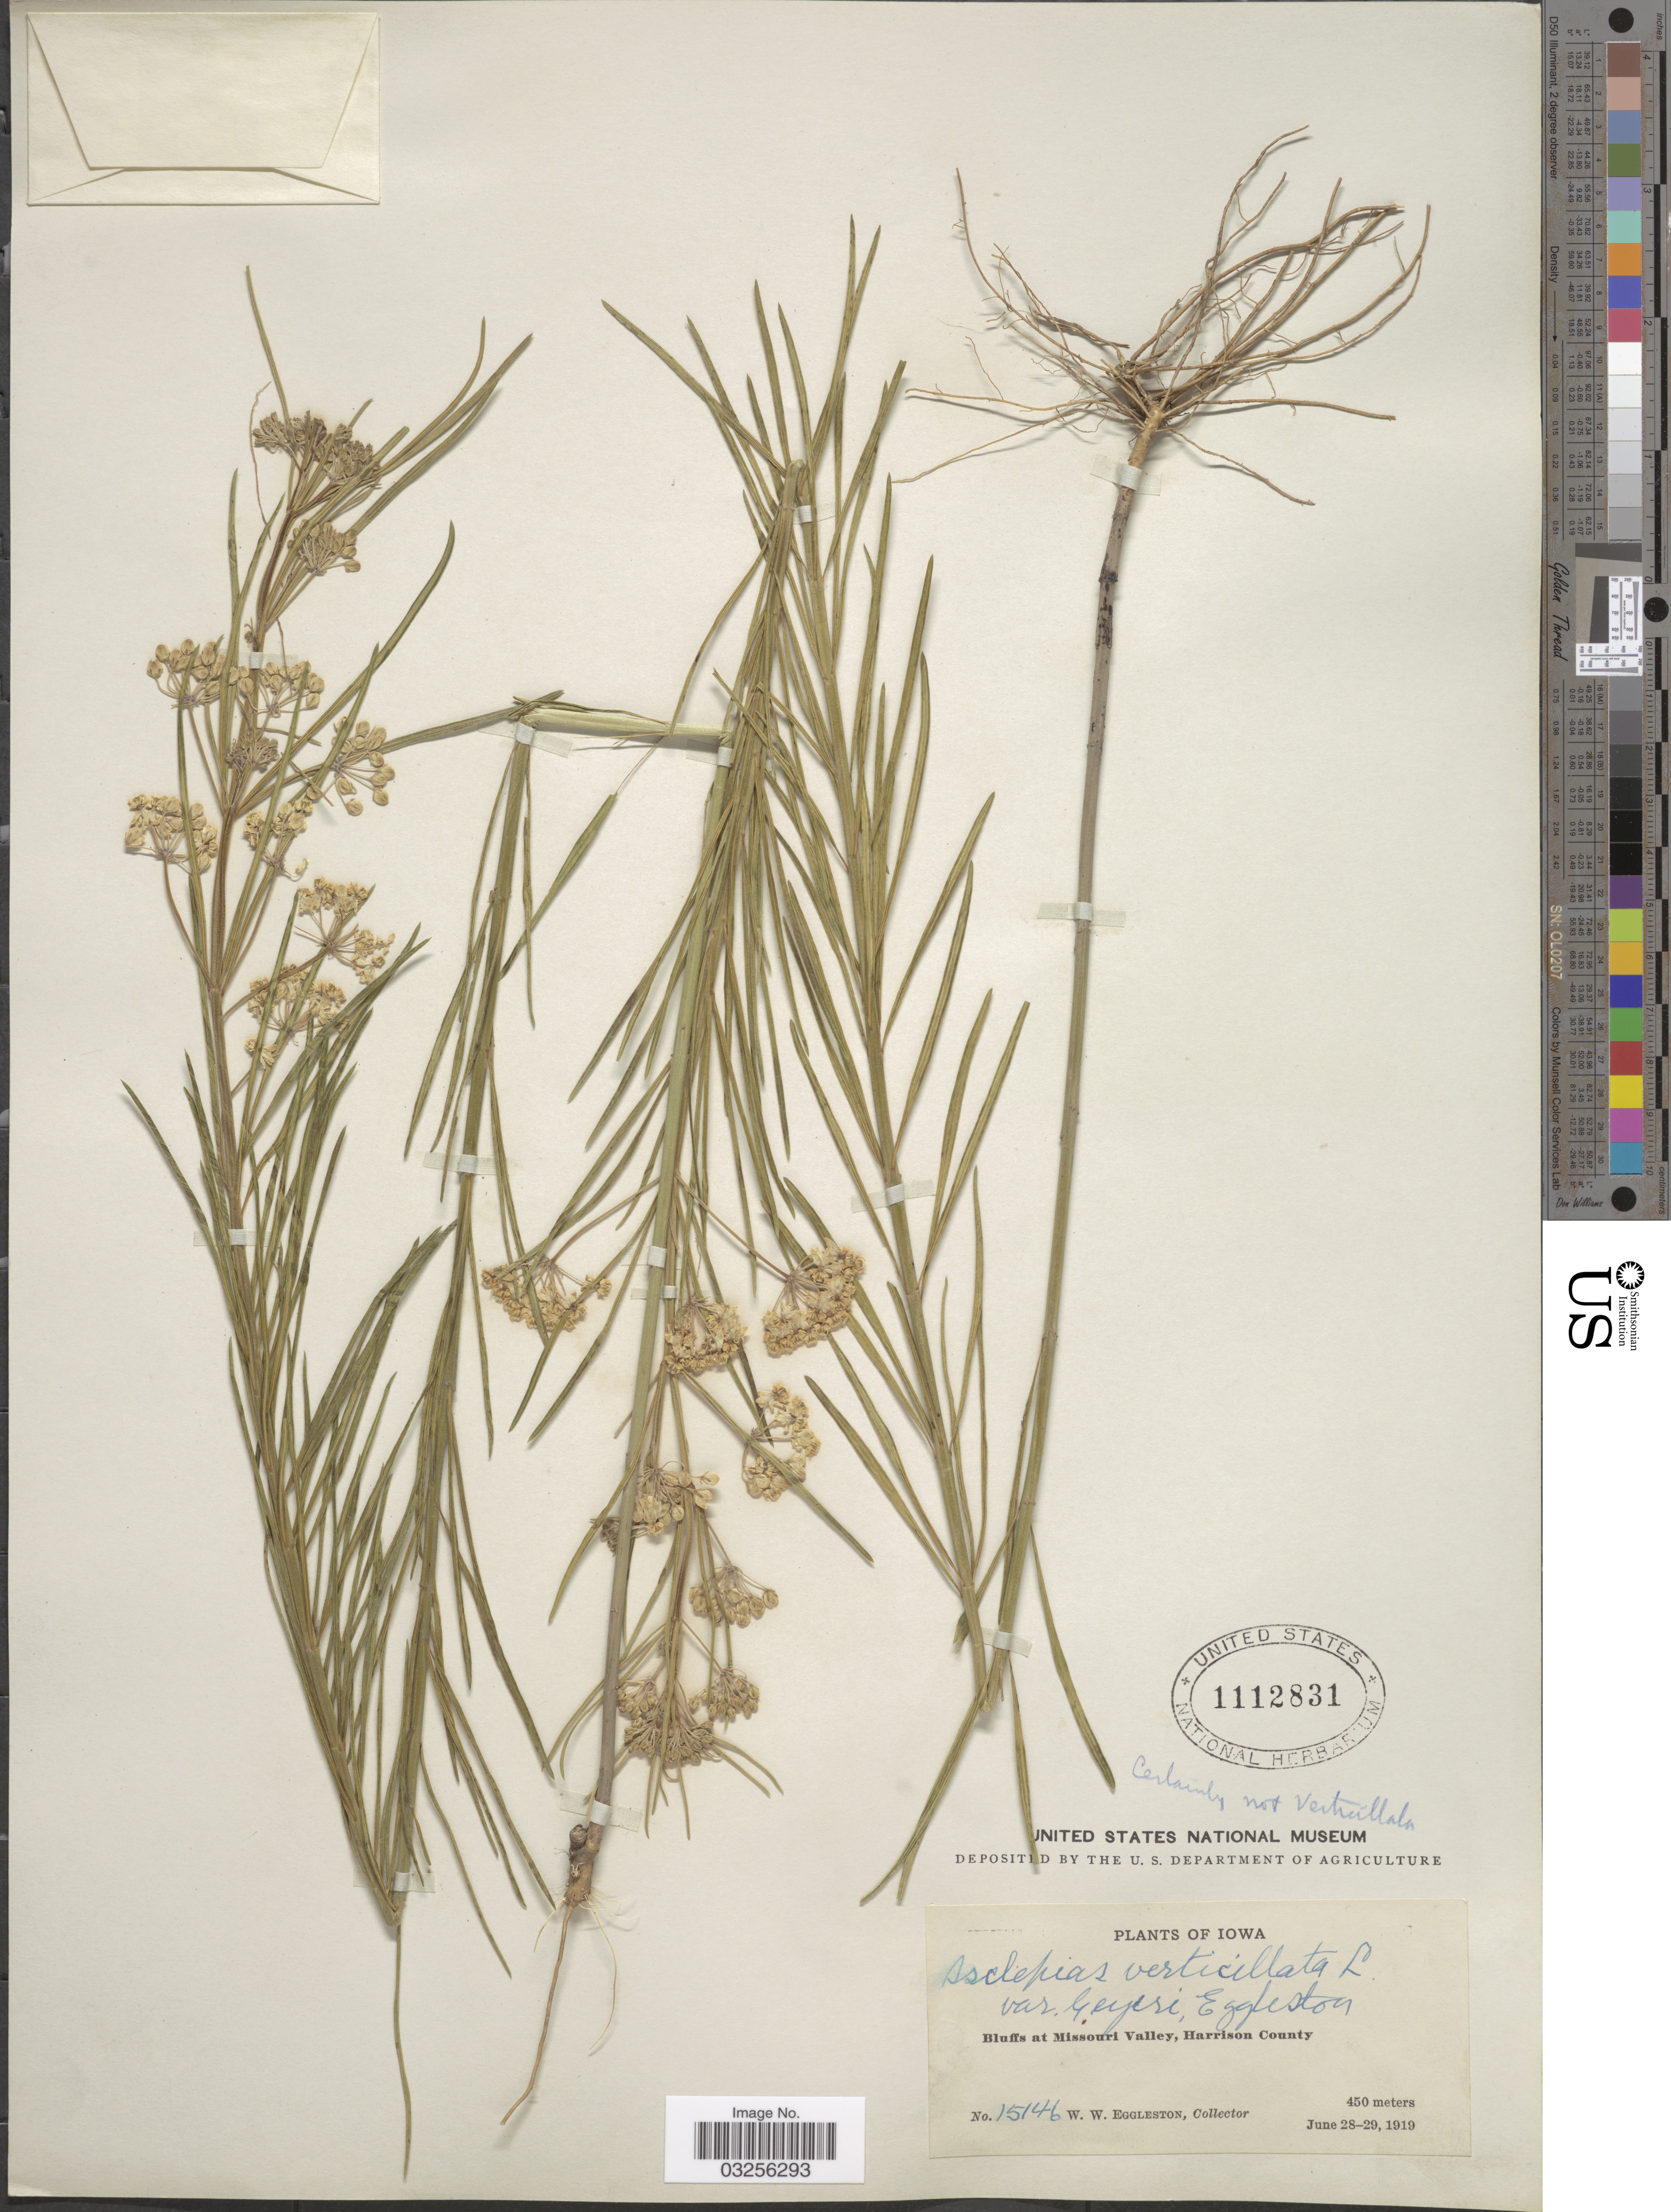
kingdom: Plantae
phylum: Tracheophyta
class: Magnoliopsida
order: Gentianales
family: Apocynaceae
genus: Asclepias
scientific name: Asclepias verticillata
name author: L.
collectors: W. W. Eggleston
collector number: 15146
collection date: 1919-06-28/1919-06-29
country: United States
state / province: Iowa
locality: Bluffs at Missouri Valley, Harrison County.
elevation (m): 450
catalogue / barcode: US 1112831